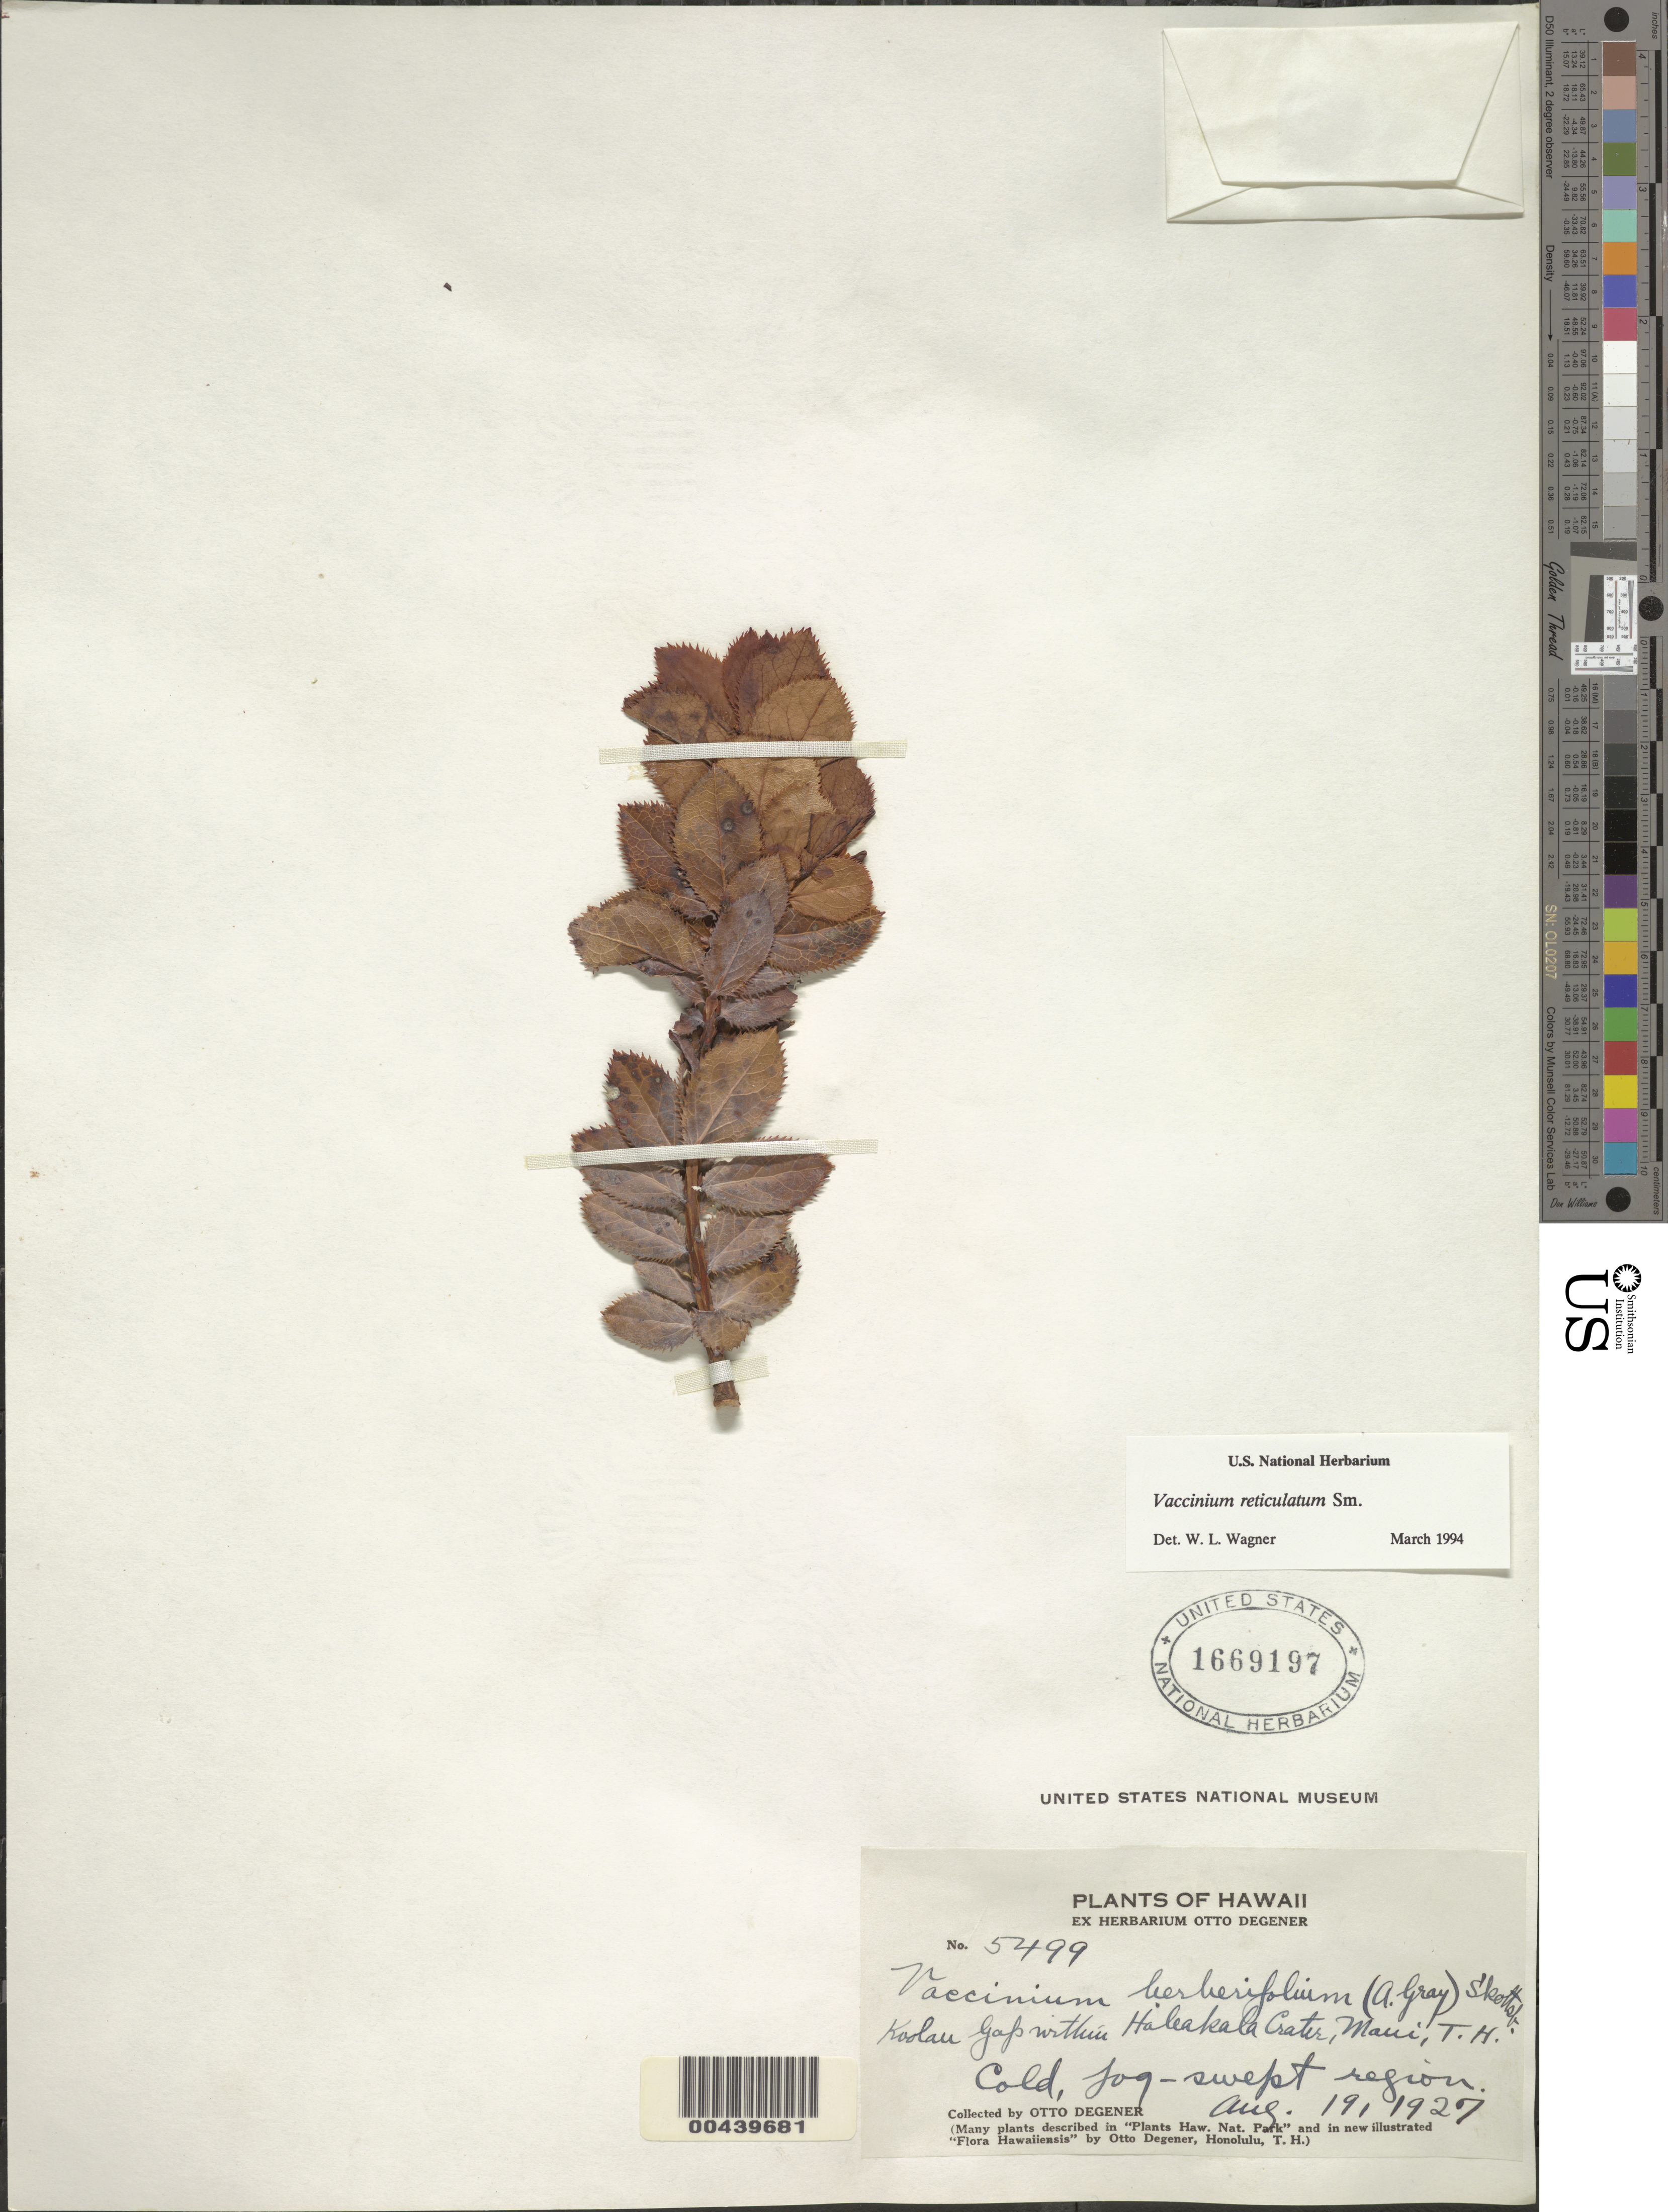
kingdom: Plantae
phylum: Tracheophyta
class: Magnoliopsida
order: Ericales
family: Ericaceae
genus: Vaccinium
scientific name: Vaccinium reticulatum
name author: Sm.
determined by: Wagner, W. L., (BOT), Smithsonian Institution - National Museum of Natural History (UNITED STATES)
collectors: O. Degener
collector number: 5499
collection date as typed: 19 Aug 1927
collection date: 1927-08-19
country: United States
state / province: Hawaii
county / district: Maui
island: Maui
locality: Koolau Gap within Haleakala Crater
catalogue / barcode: US 1669197